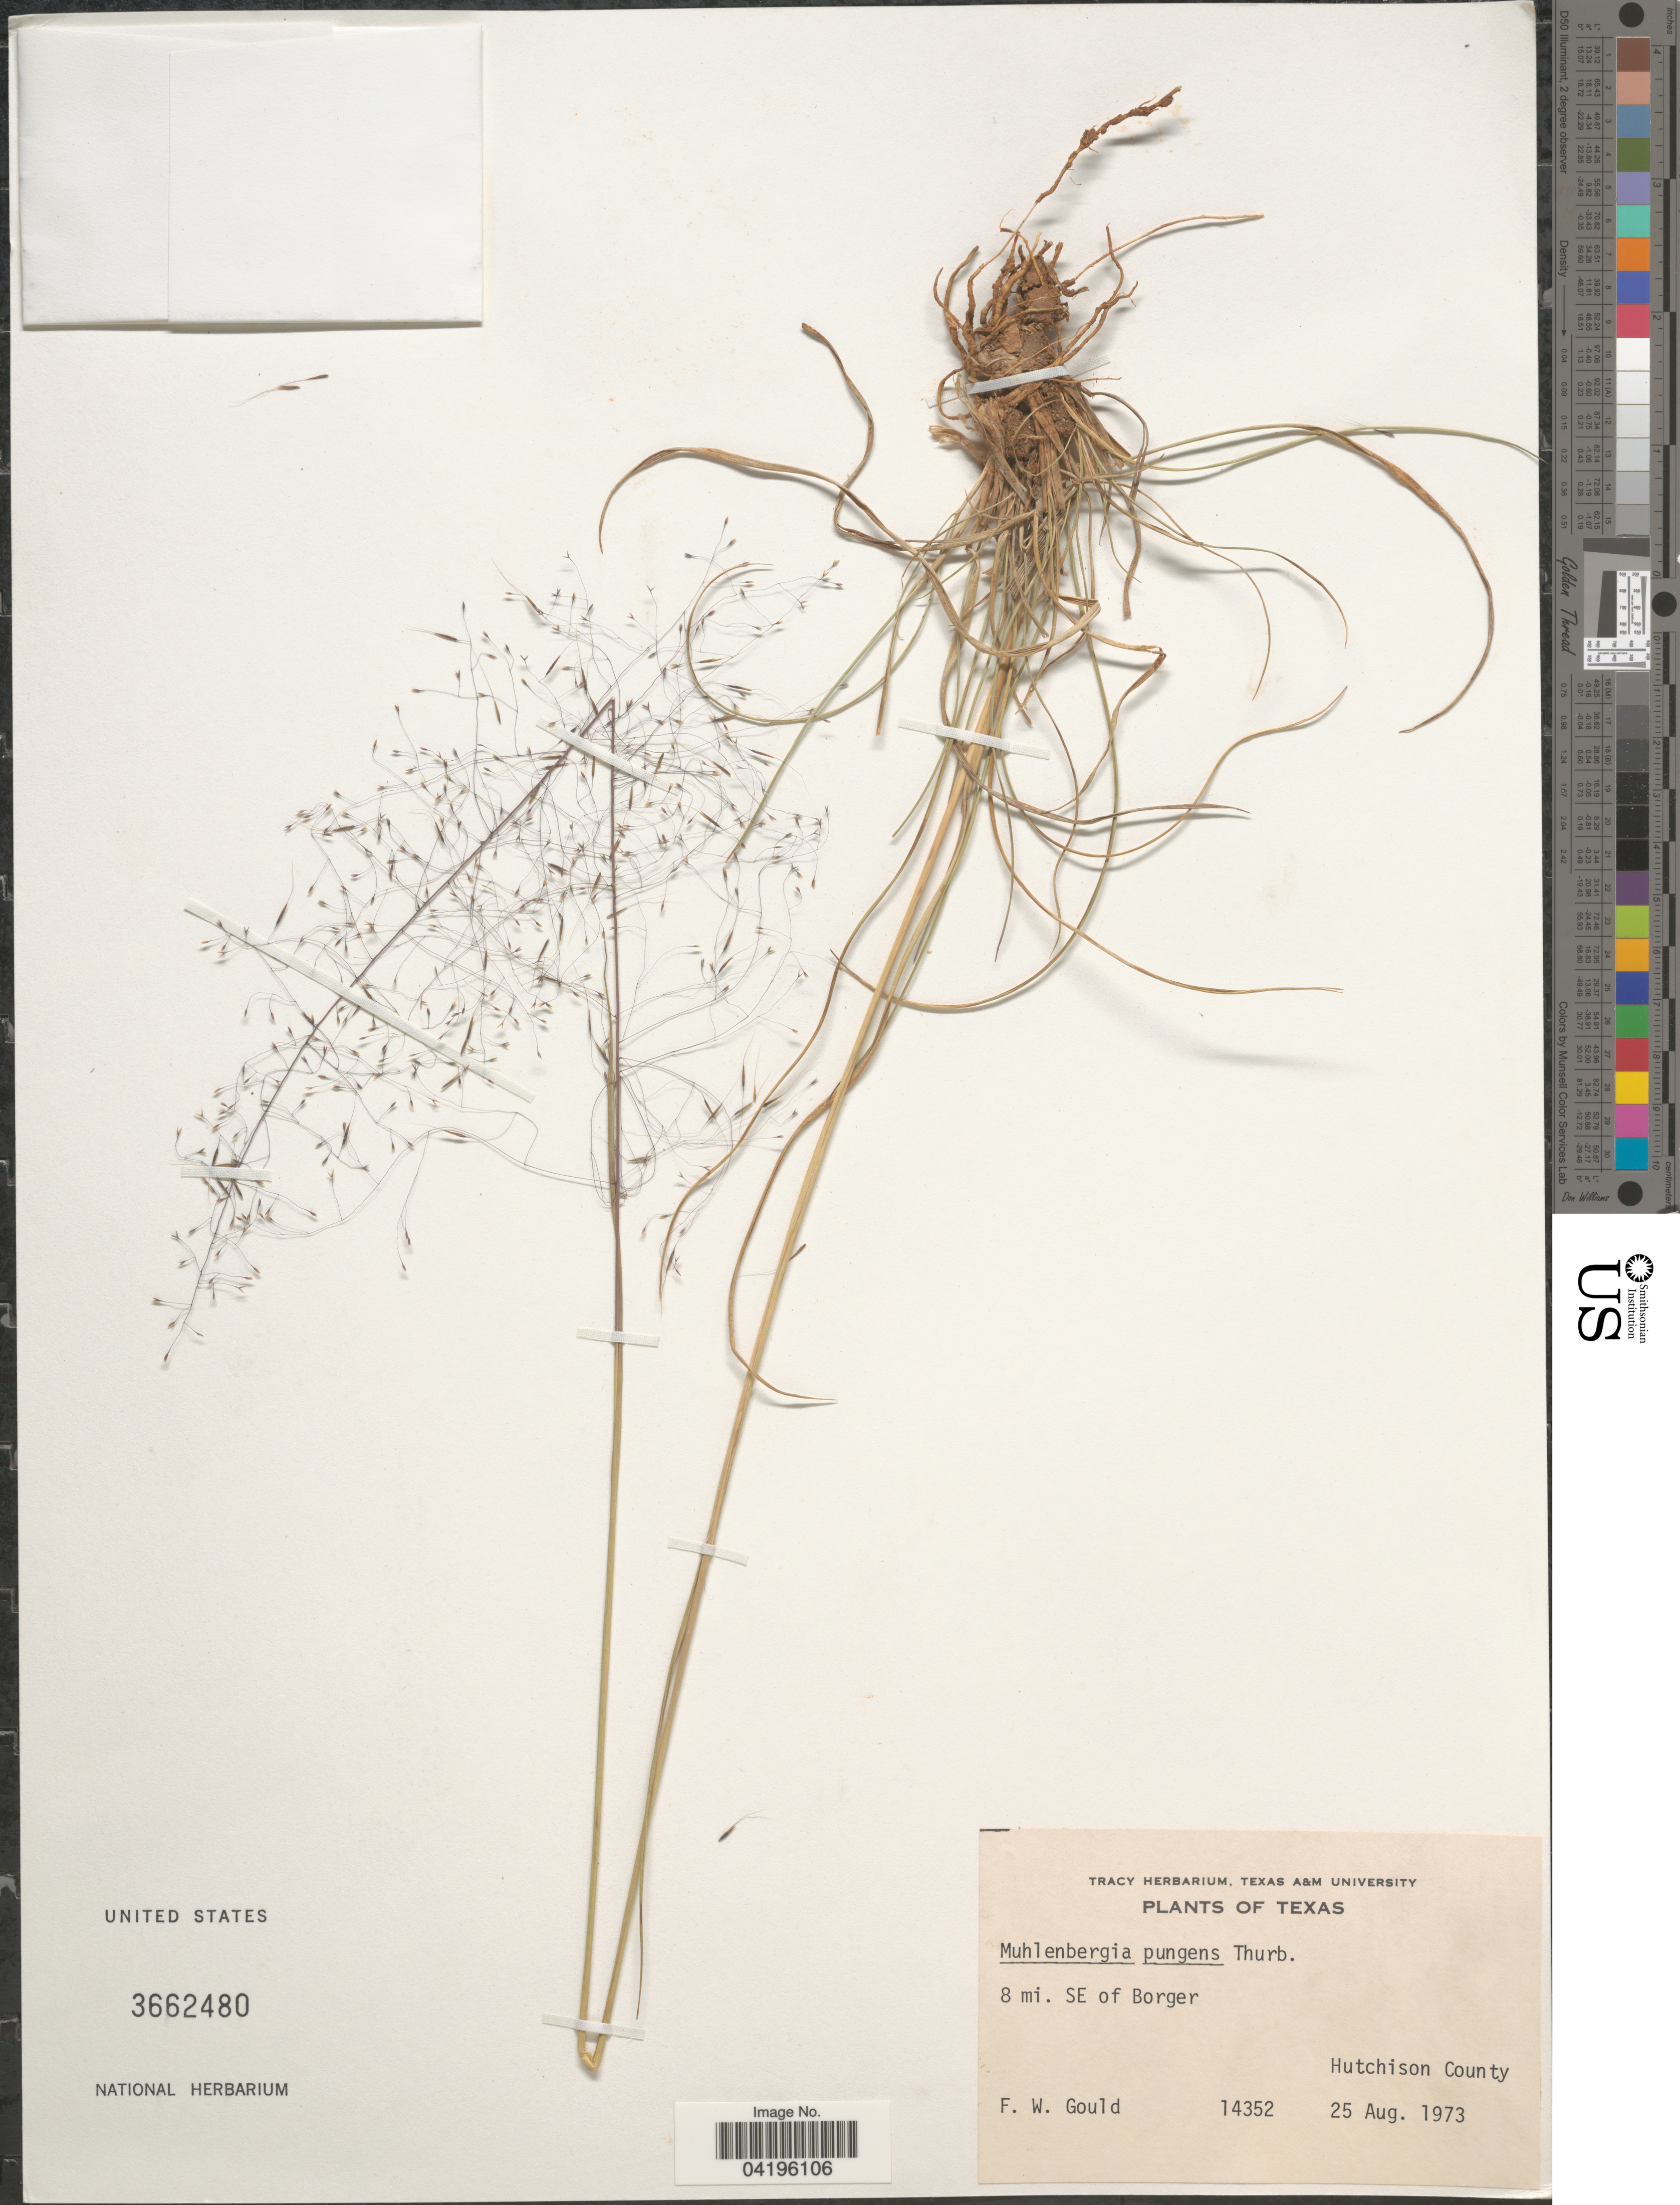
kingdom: Plantae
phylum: Tracheophyta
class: Liliopsida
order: Poales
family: Poaceae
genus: Muhlenbergia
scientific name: Muhlenbergia pungens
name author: Thurb. ex A. Gray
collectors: F. W. Gould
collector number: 14352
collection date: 1973-08-25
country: United States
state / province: Texas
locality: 8 mi. SE of Borger. Hutchison County.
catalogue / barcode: US 3662480